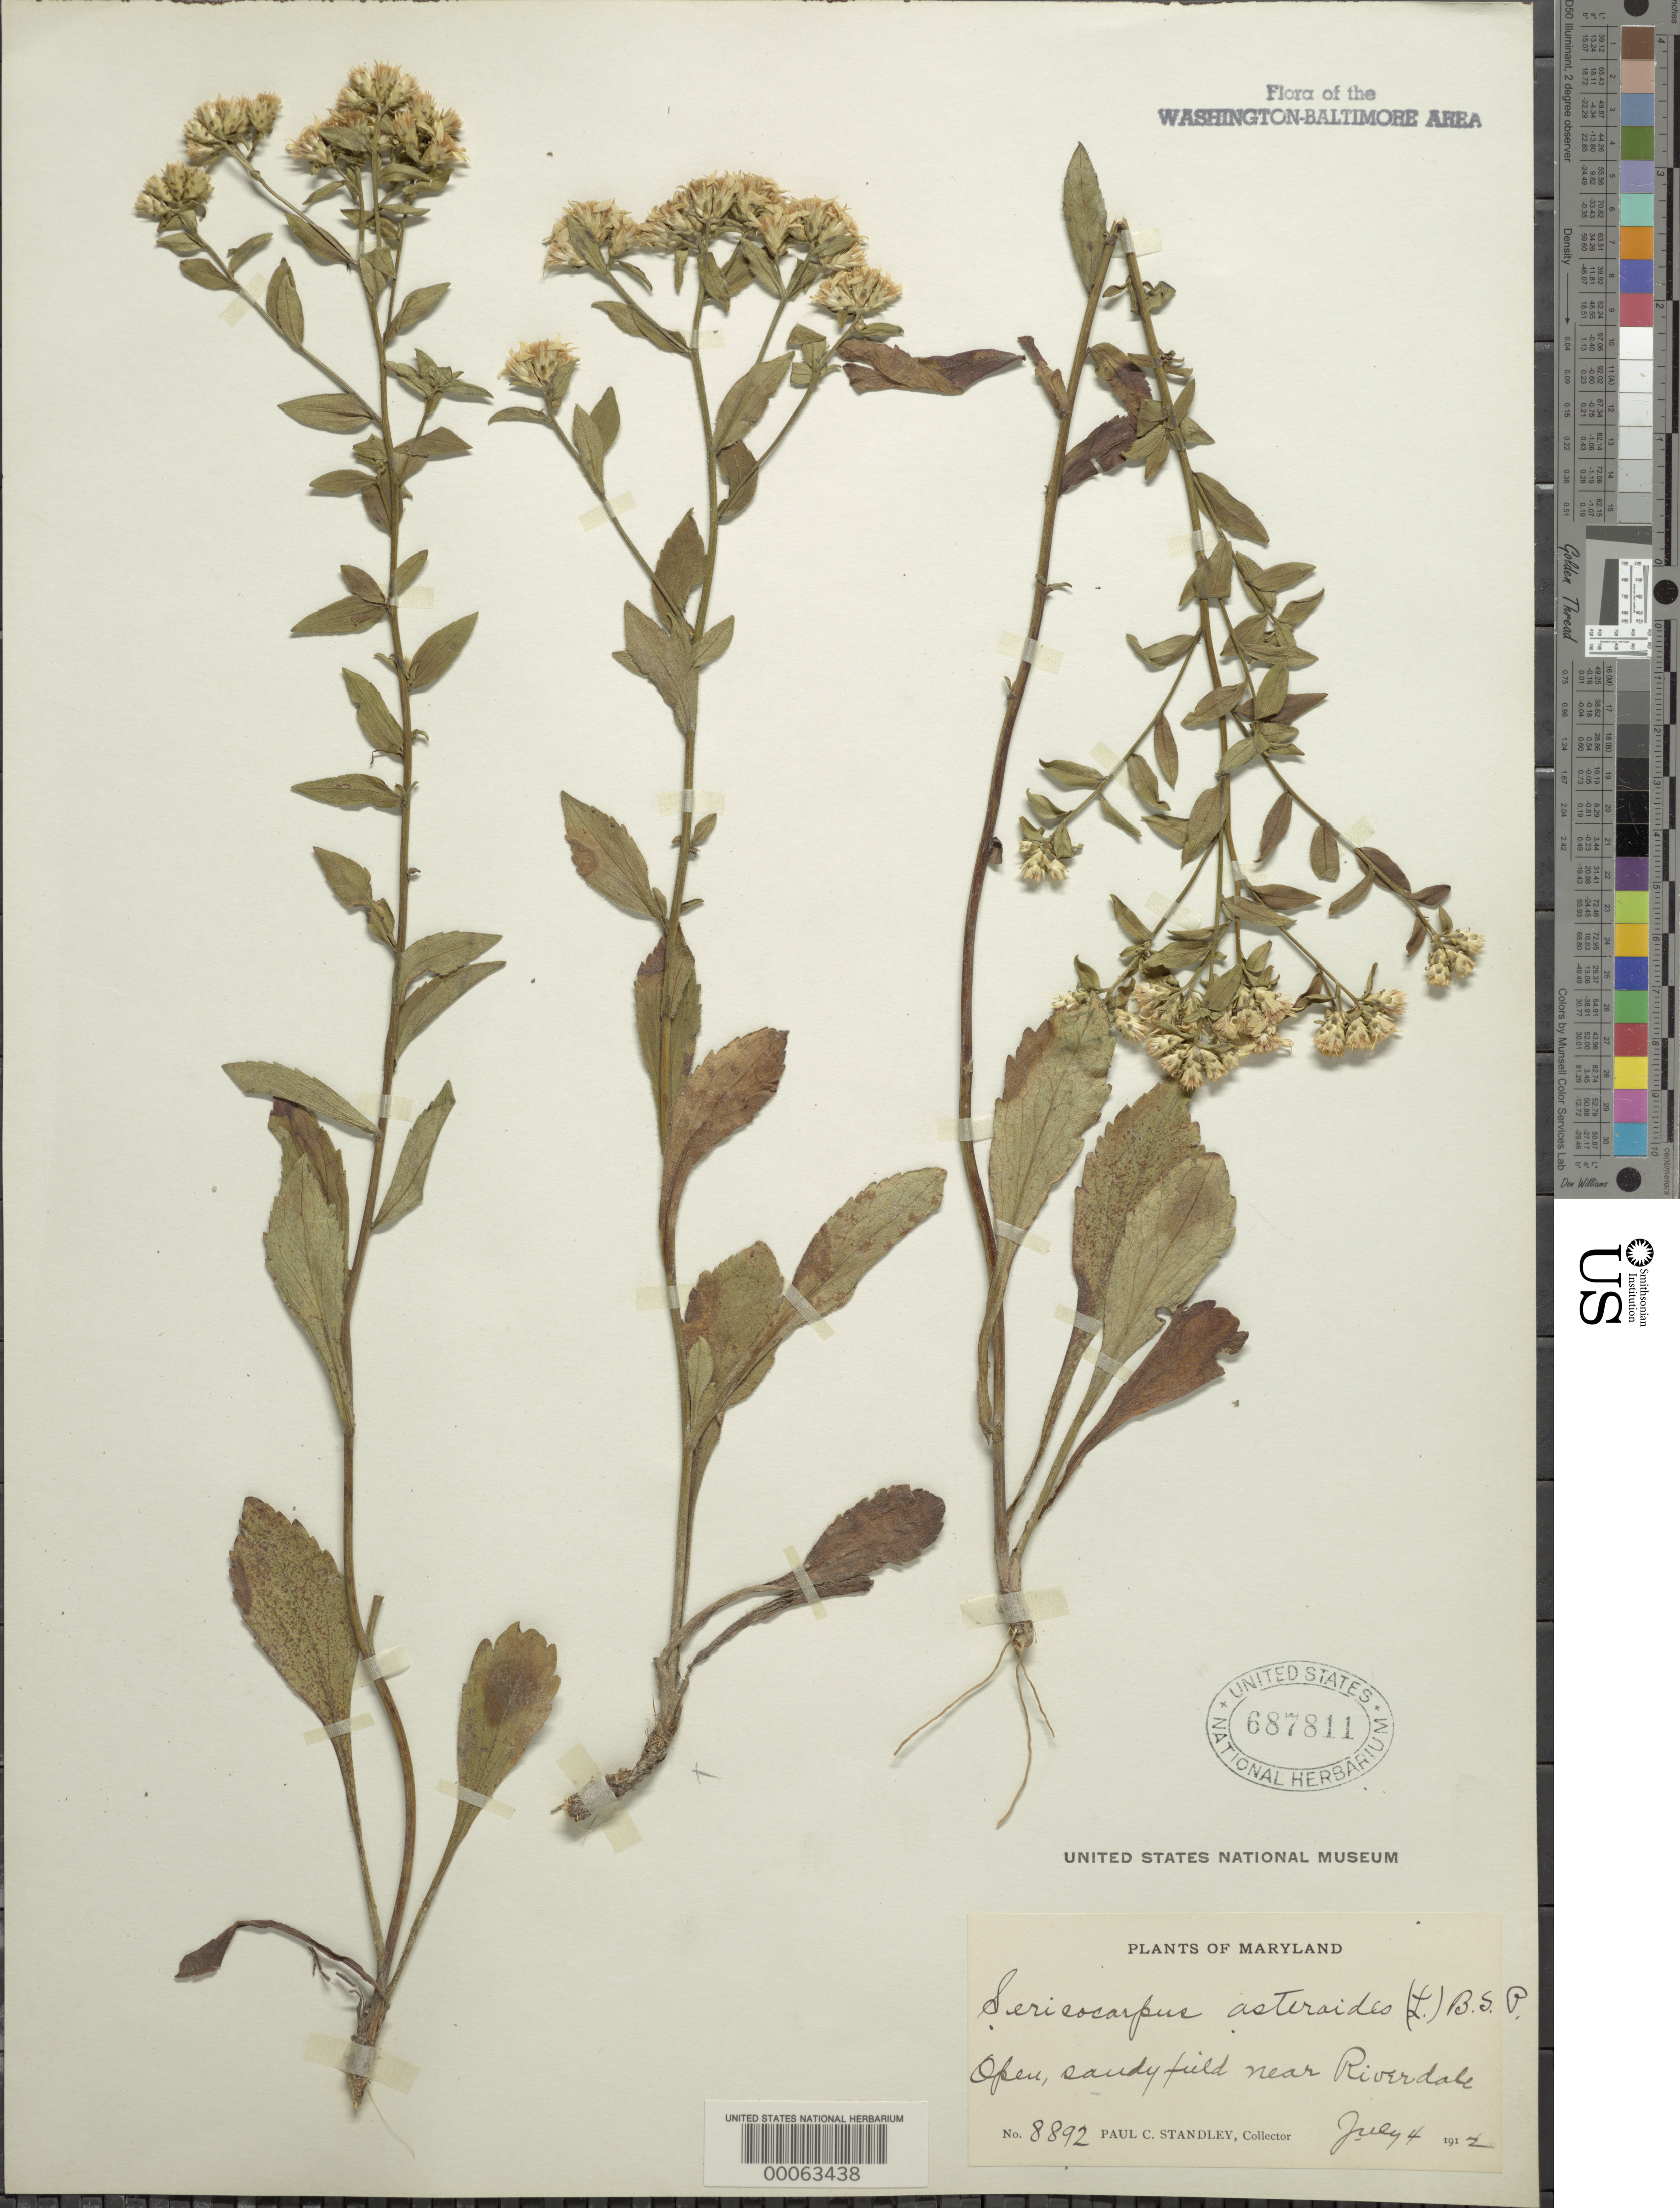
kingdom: Plantae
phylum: Tracheophyta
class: Magnoliopsida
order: Asterales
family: Asteraceae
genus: Sericocarpus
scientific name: Sericocarpus asteroides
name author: (L.) Britton, Stearns & Poggenb.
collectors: P. C. Standley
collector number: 8892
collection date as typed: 04 Jul 1912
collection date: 1912-07-04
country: United States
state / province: Maryland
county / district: Prince George's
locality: Riverdale vicinity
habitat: Open sandy field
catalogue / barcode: US 687811